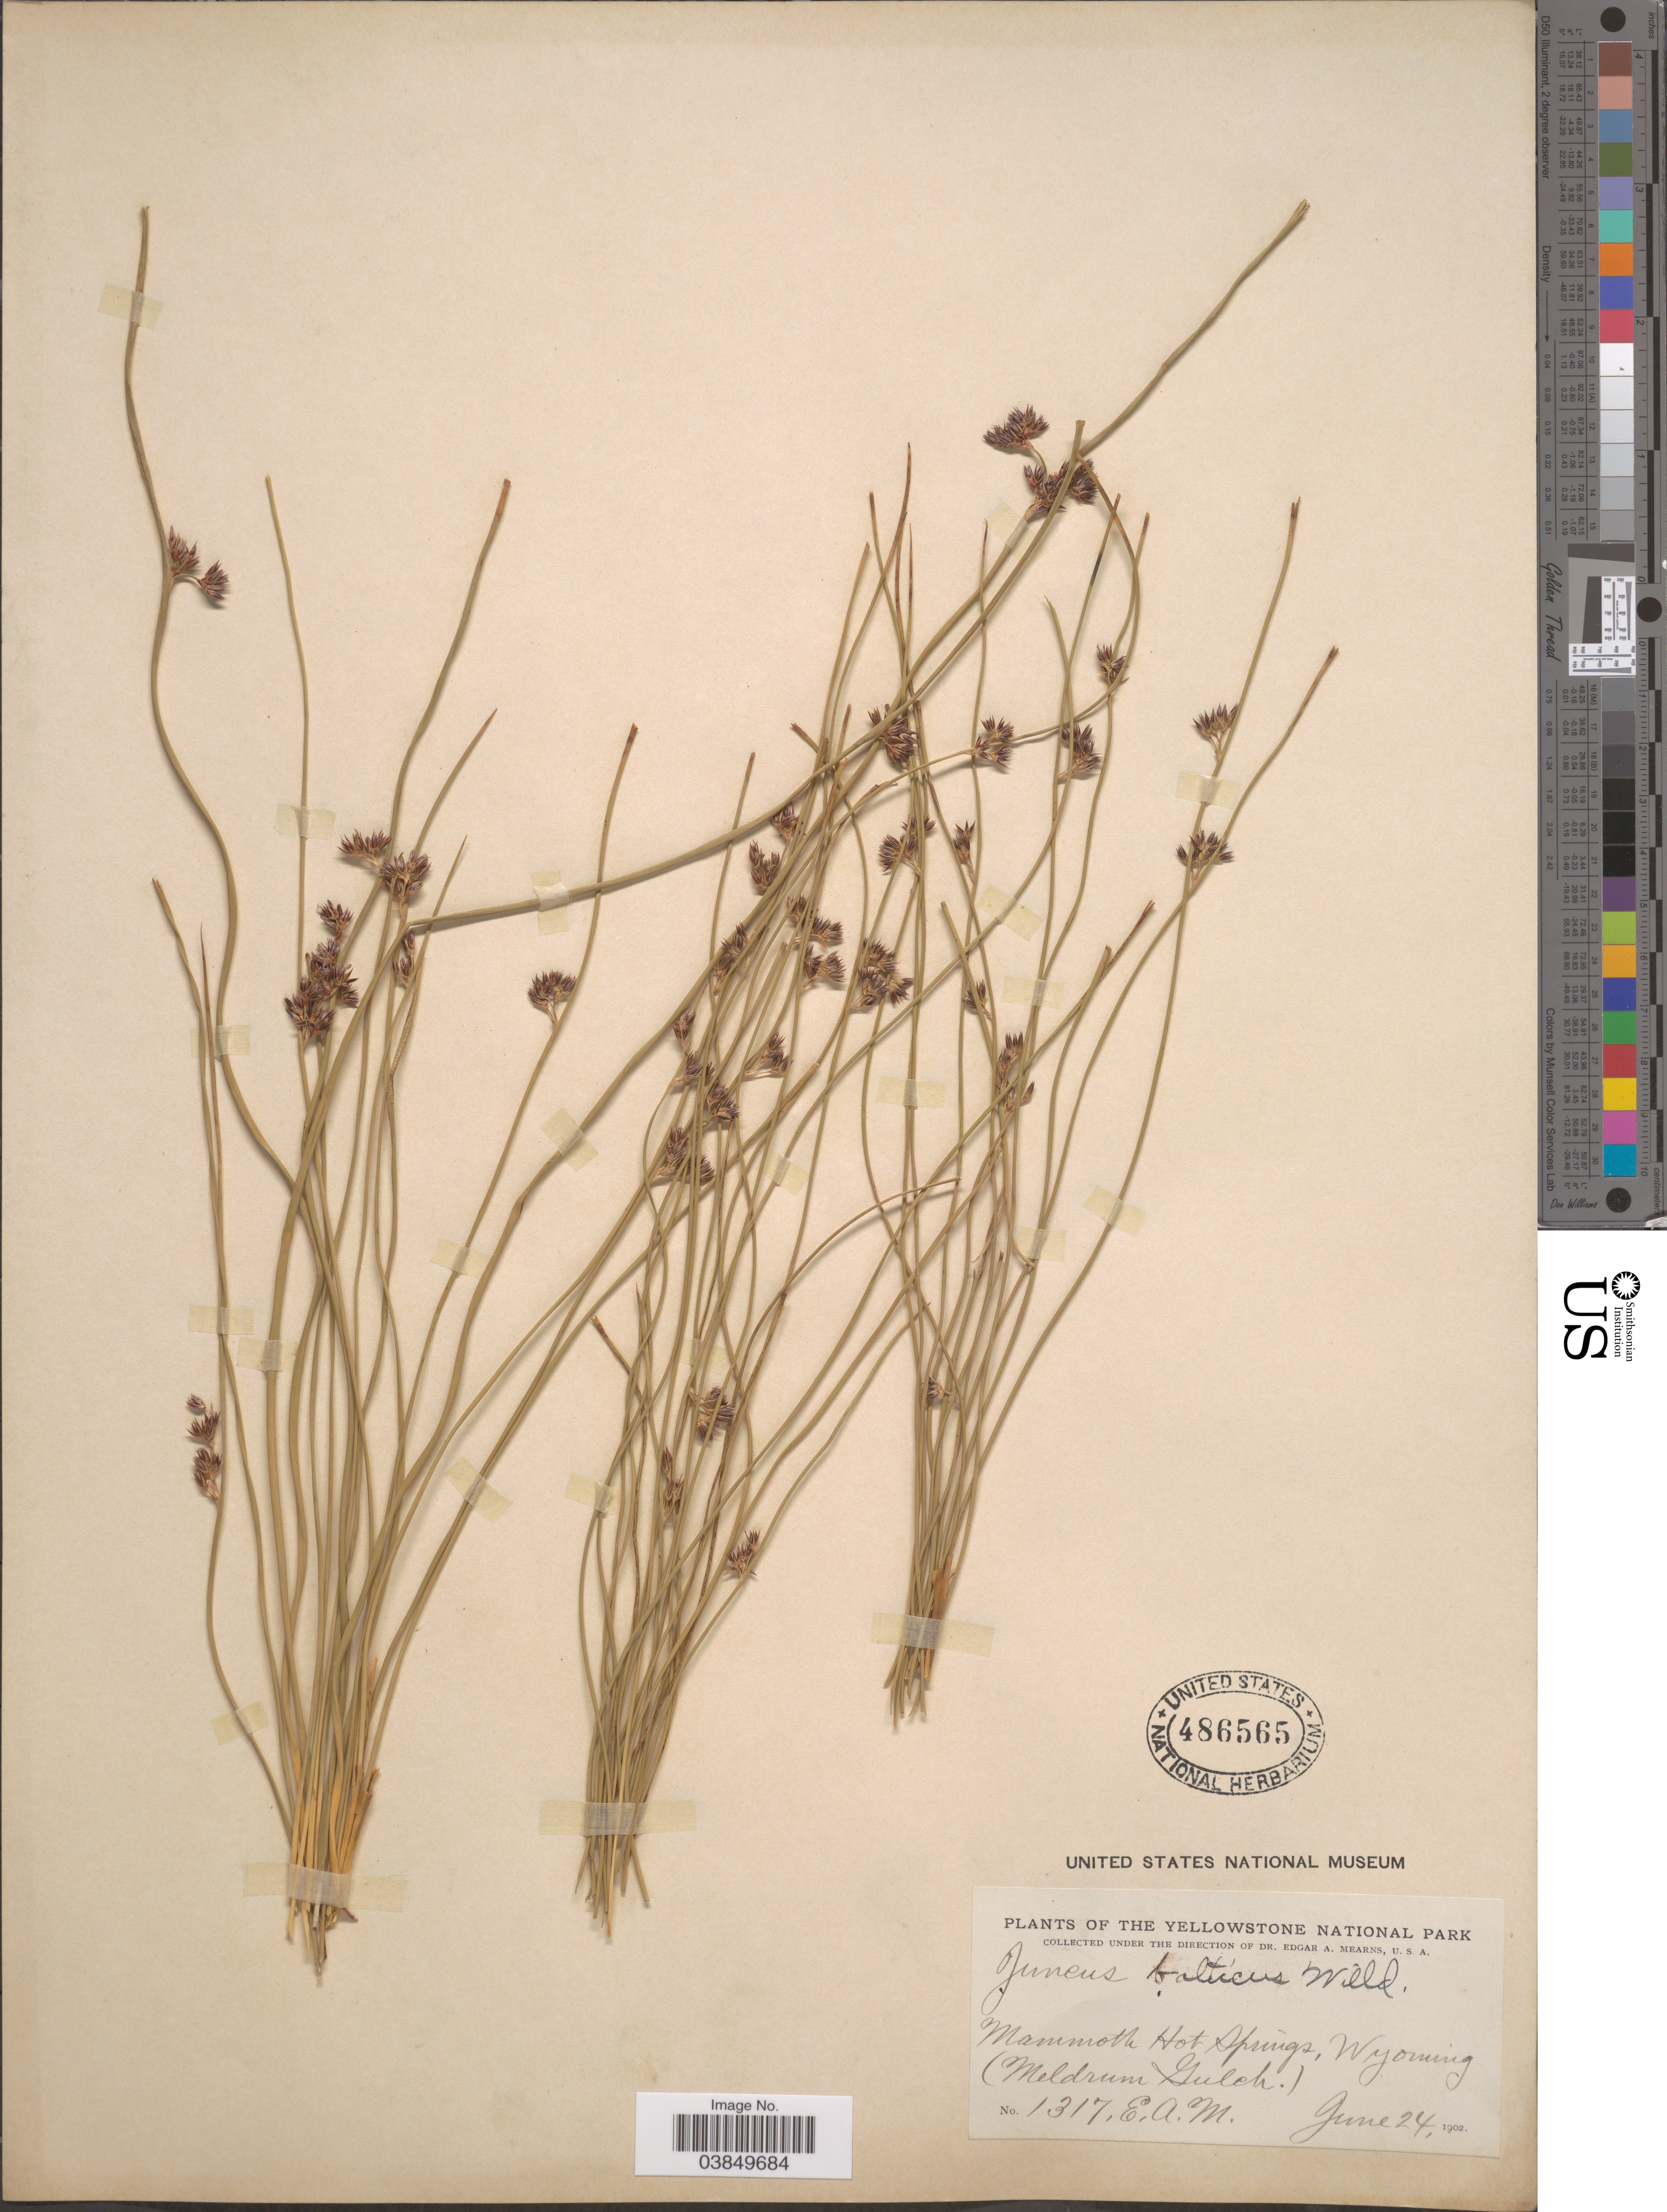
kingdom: Plantae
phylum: Tracheophyta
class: Liliopsida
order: Poales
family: Juncaceae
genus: Juncus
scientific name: Juncus balticus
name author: Willd.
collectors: E. A. Mearns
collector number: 1317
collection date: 1902-06-24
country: United States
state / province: Wyoming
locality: The Yellowstone National Park. Mammoth Hot Springs, (Meldrum Gulch).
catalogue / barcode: US 486565